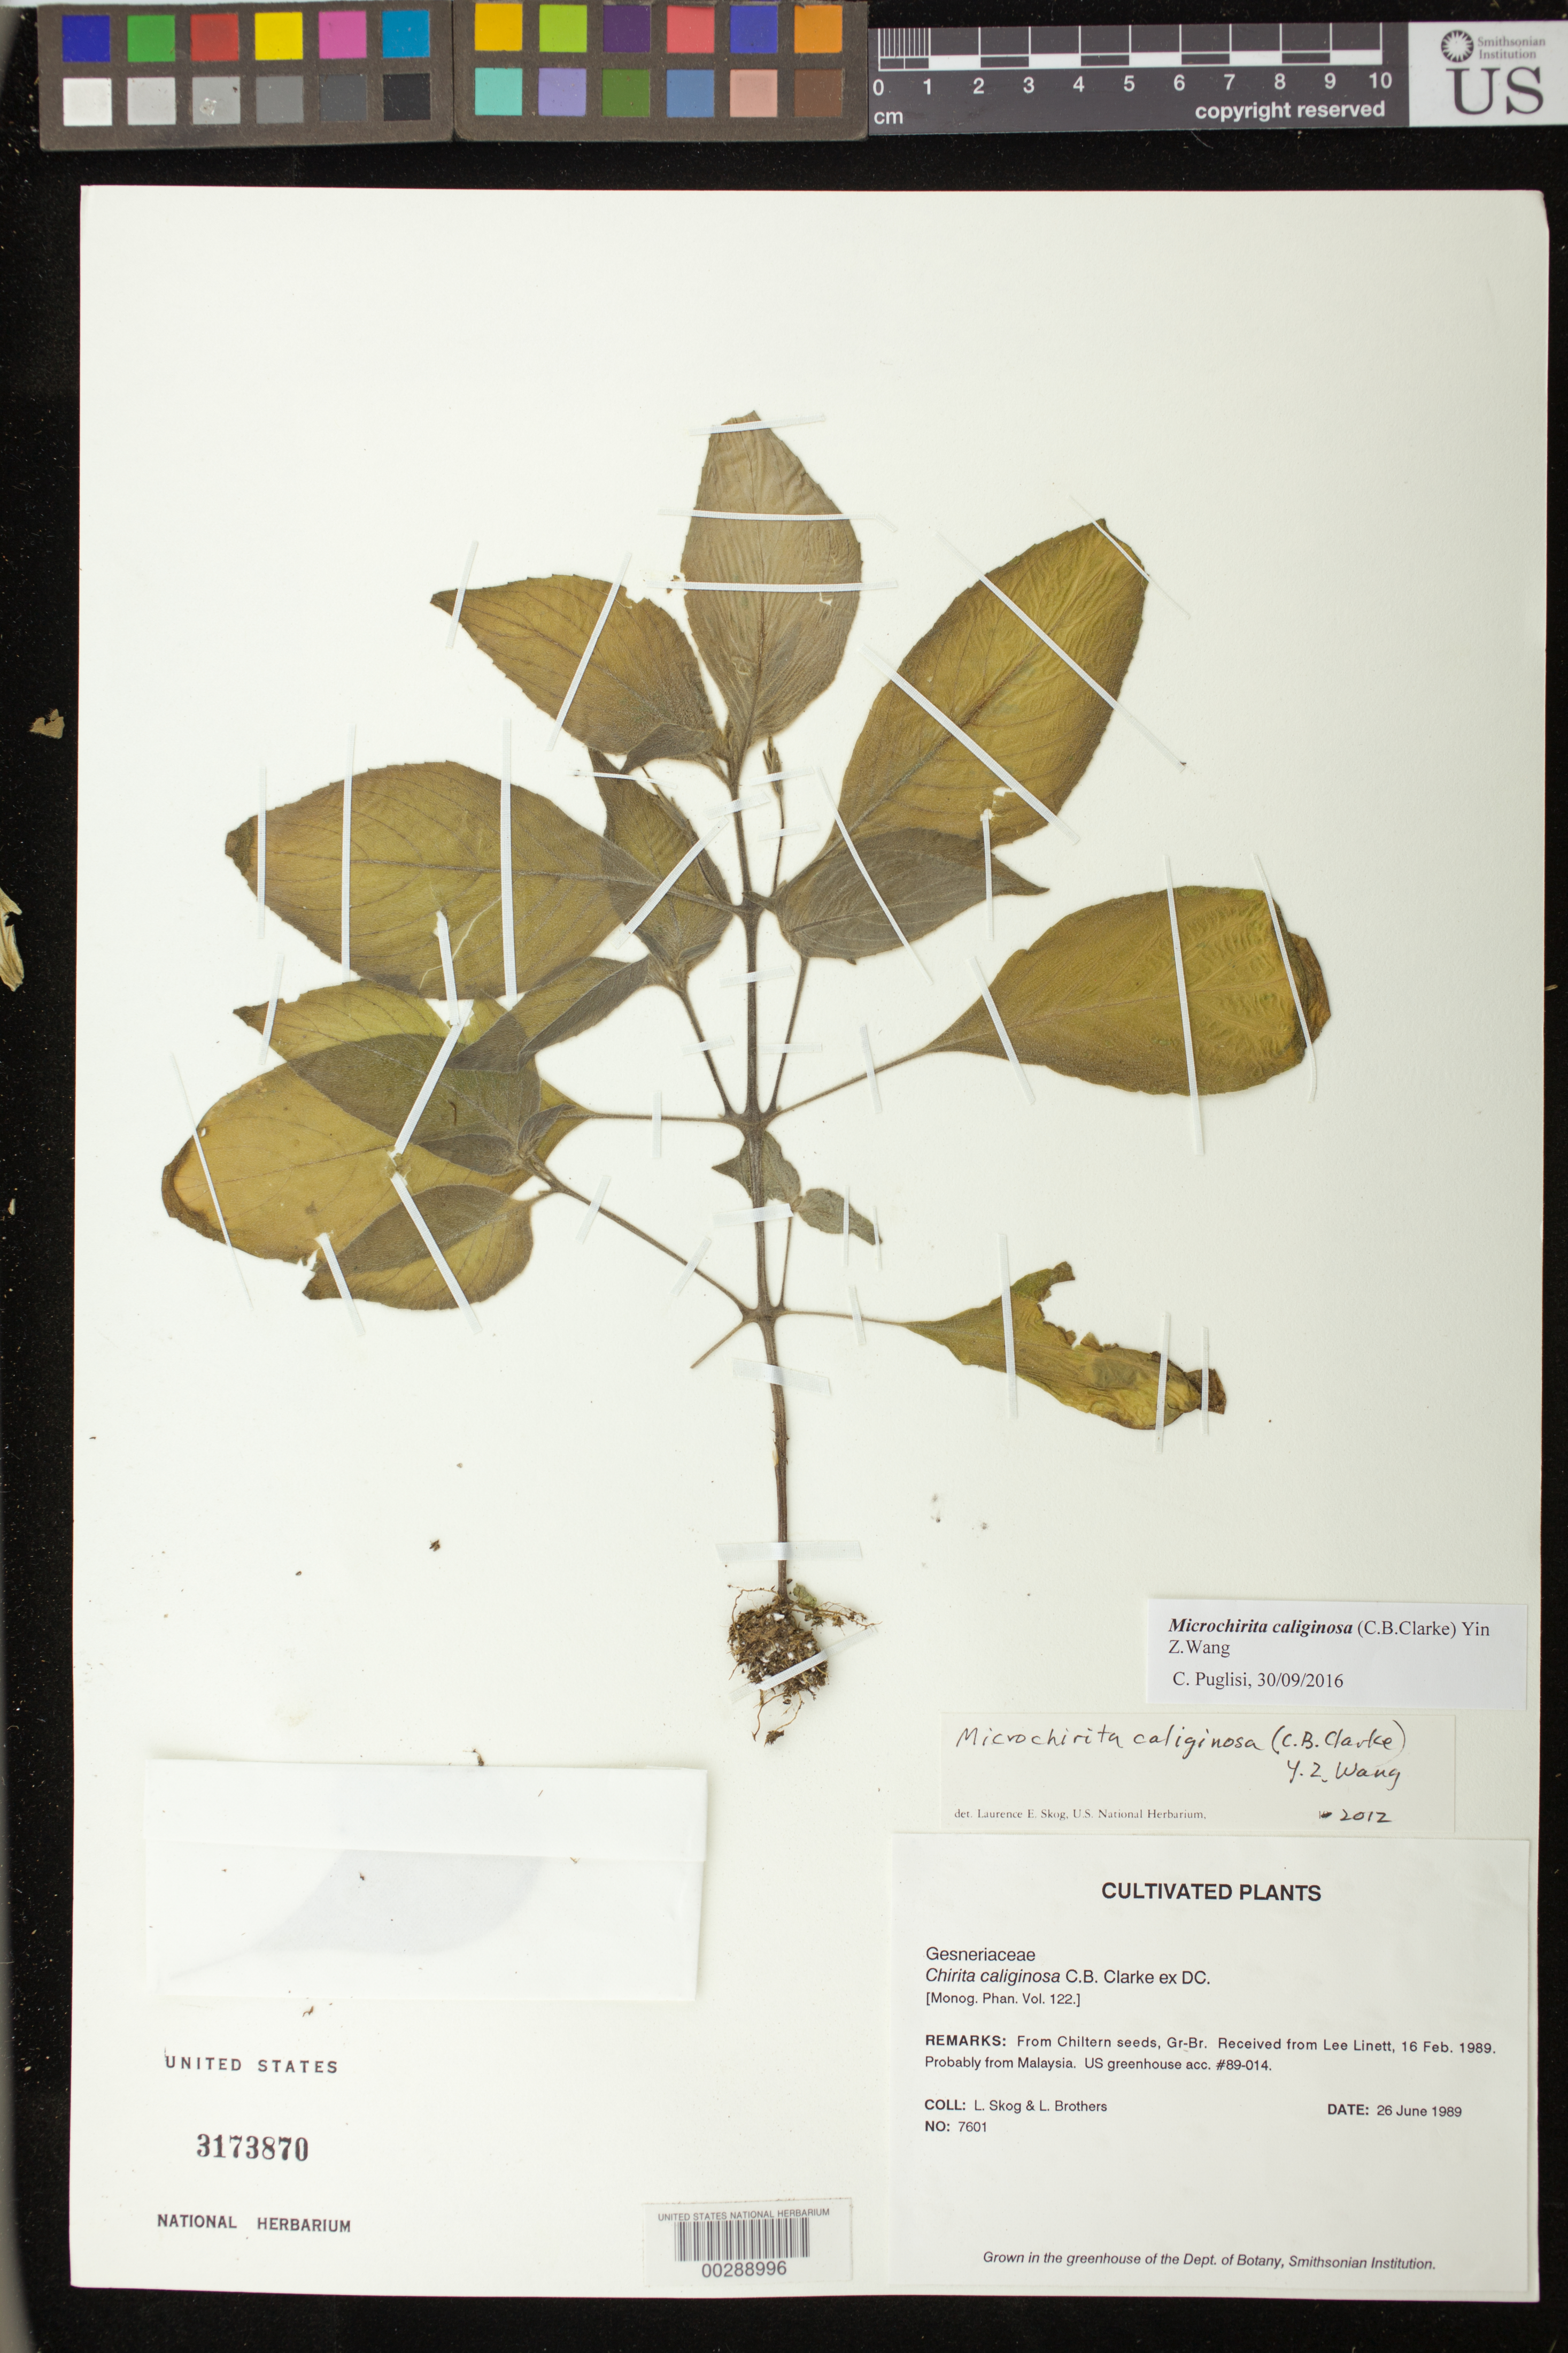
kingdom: Plantae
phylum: Tracheophyta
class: Magnoliopsida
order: Lamiales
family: Gesneriaceae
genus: Microchirita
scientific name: Microchirita caliginosa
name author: (C.B. Clarke) Y.Z. Wang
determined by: Skog, Laurence E.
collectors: L. E. Skog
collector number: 7601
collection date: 1989-06-26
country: United States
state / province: District of Columbia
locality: Cultivated, greenhouse of the Dept. of Botany, Smithsonian Institution [orig. Malaysia?]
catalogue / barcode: US 3173870